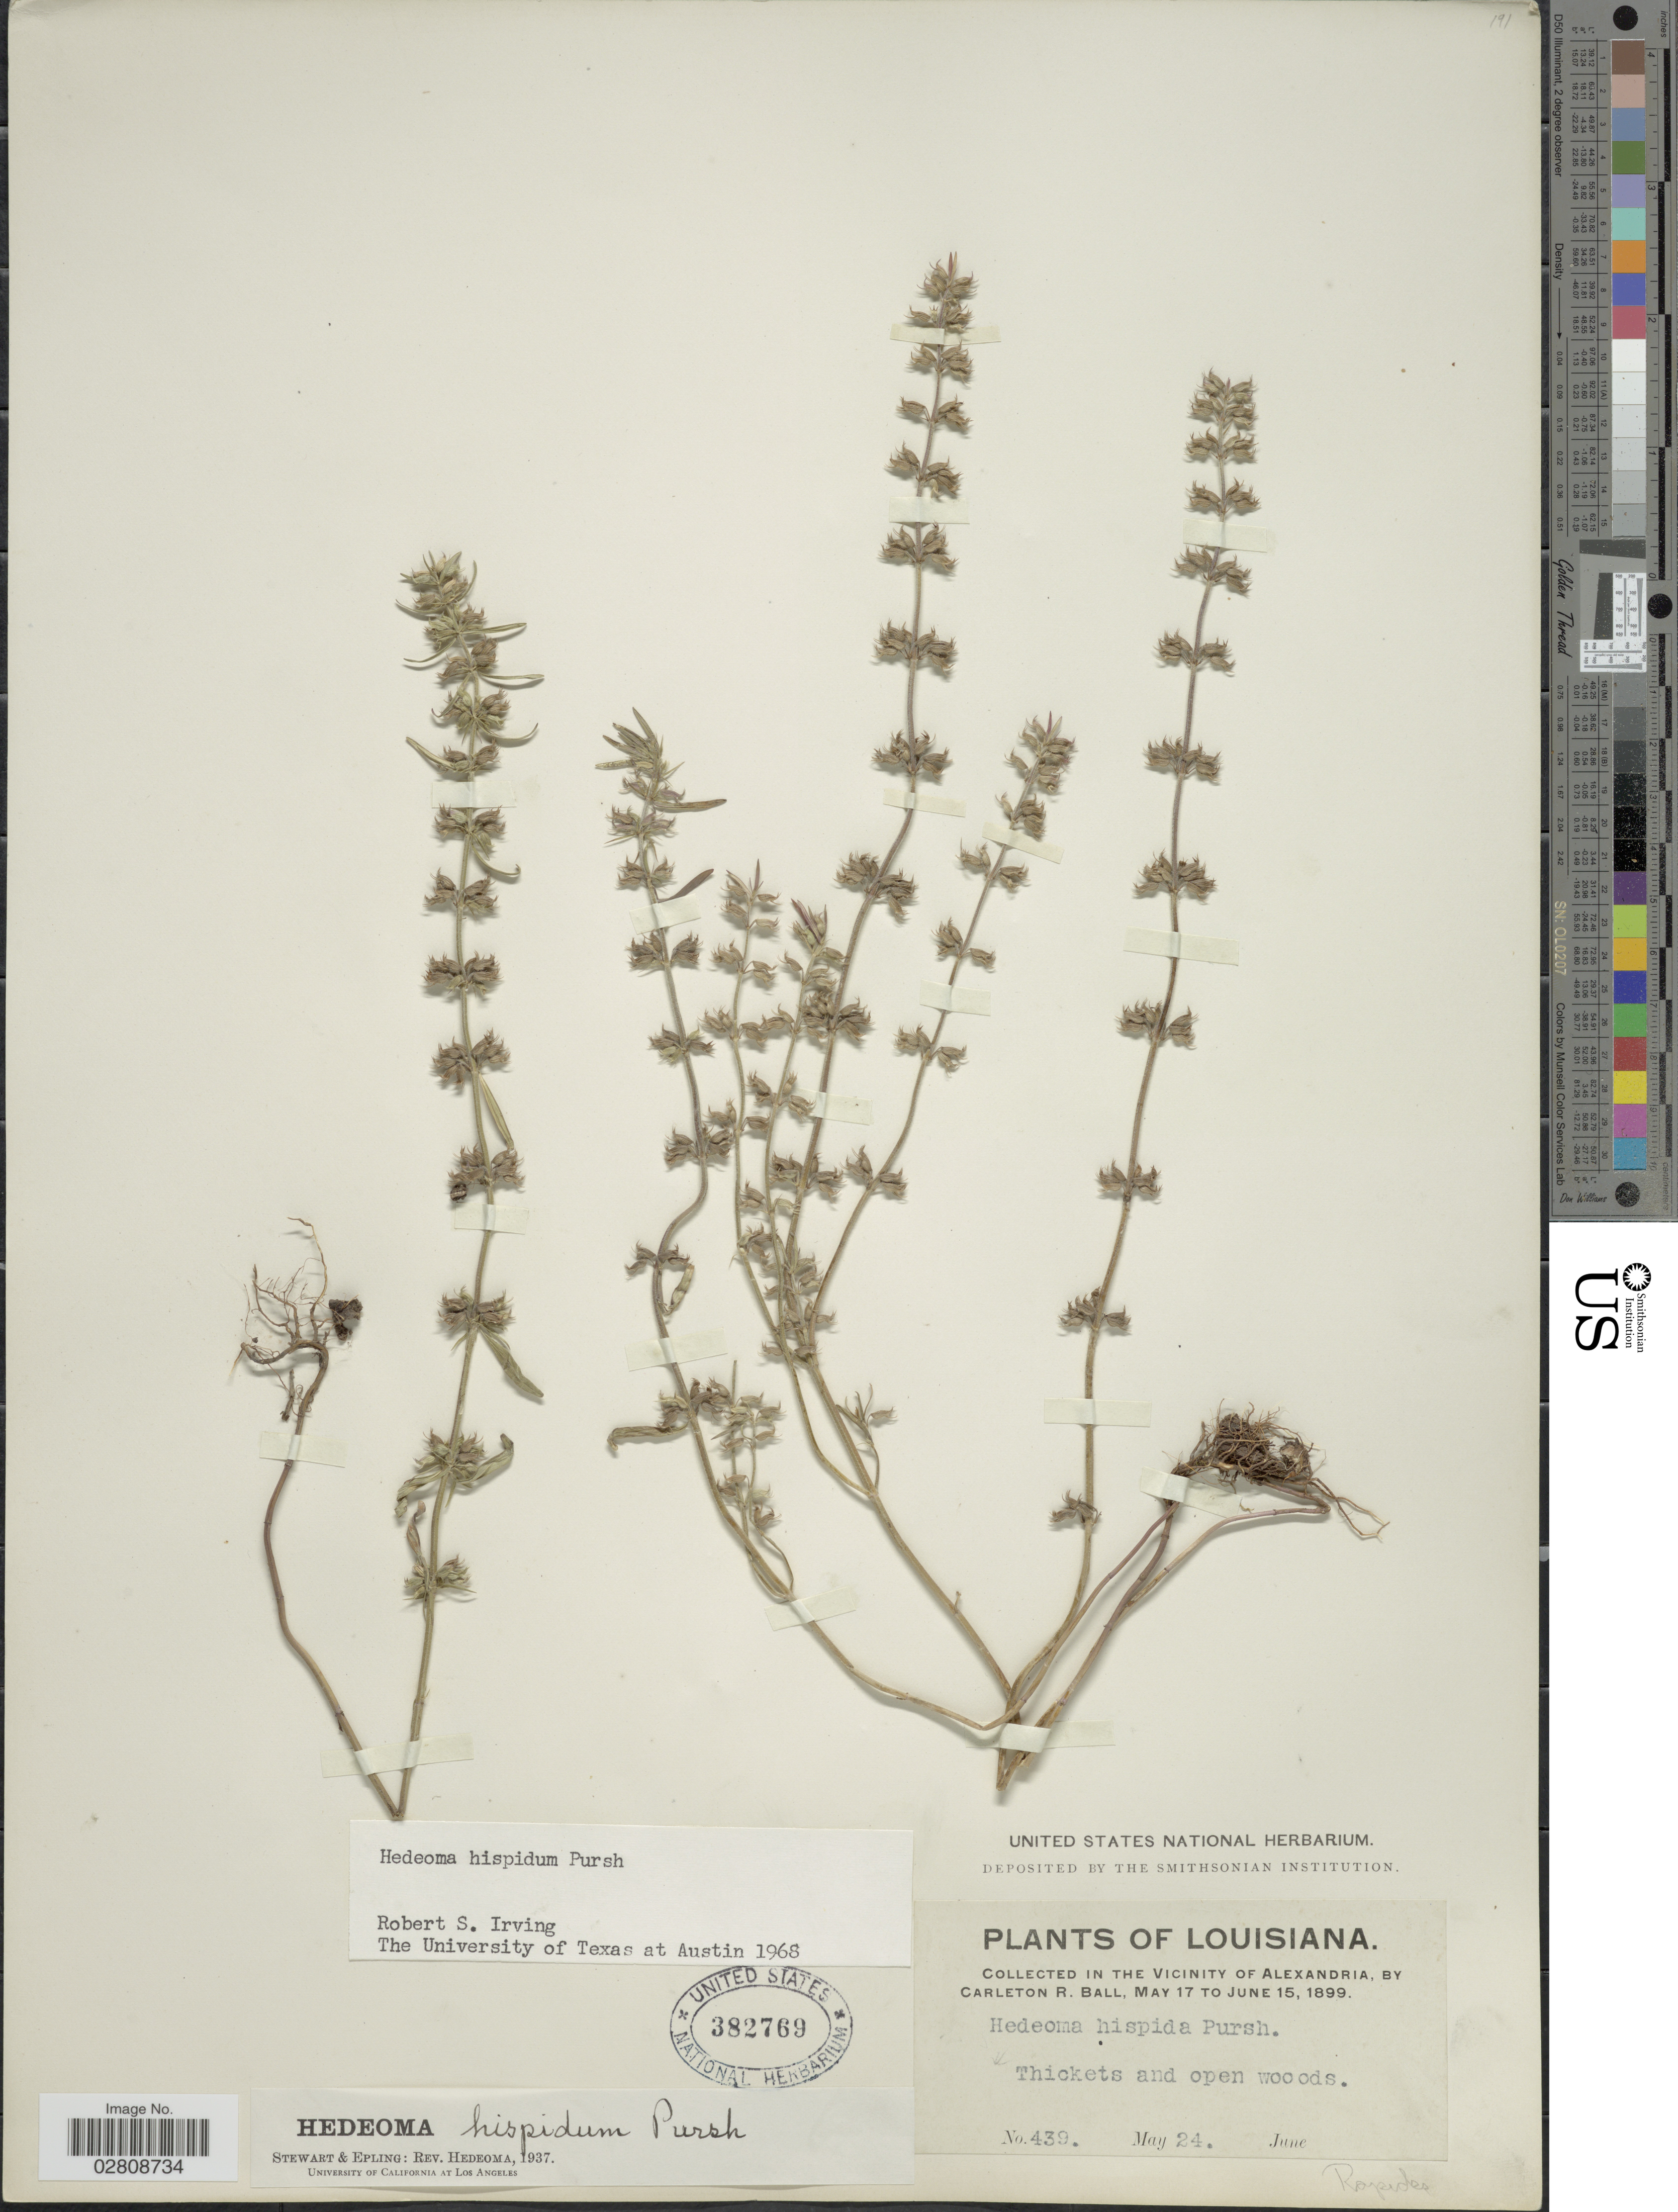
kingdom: Plantae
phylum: Tracheophyta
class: Magnoliopsida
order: Lamiales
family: Lamiaceae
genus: Hedeoma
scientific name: Hedeoma hispida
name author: Pursh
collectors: C. R. Ball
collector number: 439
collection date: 1899-05-24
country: United States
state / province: Louisiana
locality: In the vicinity of Alexandria. Rapides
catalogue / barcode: US 382769